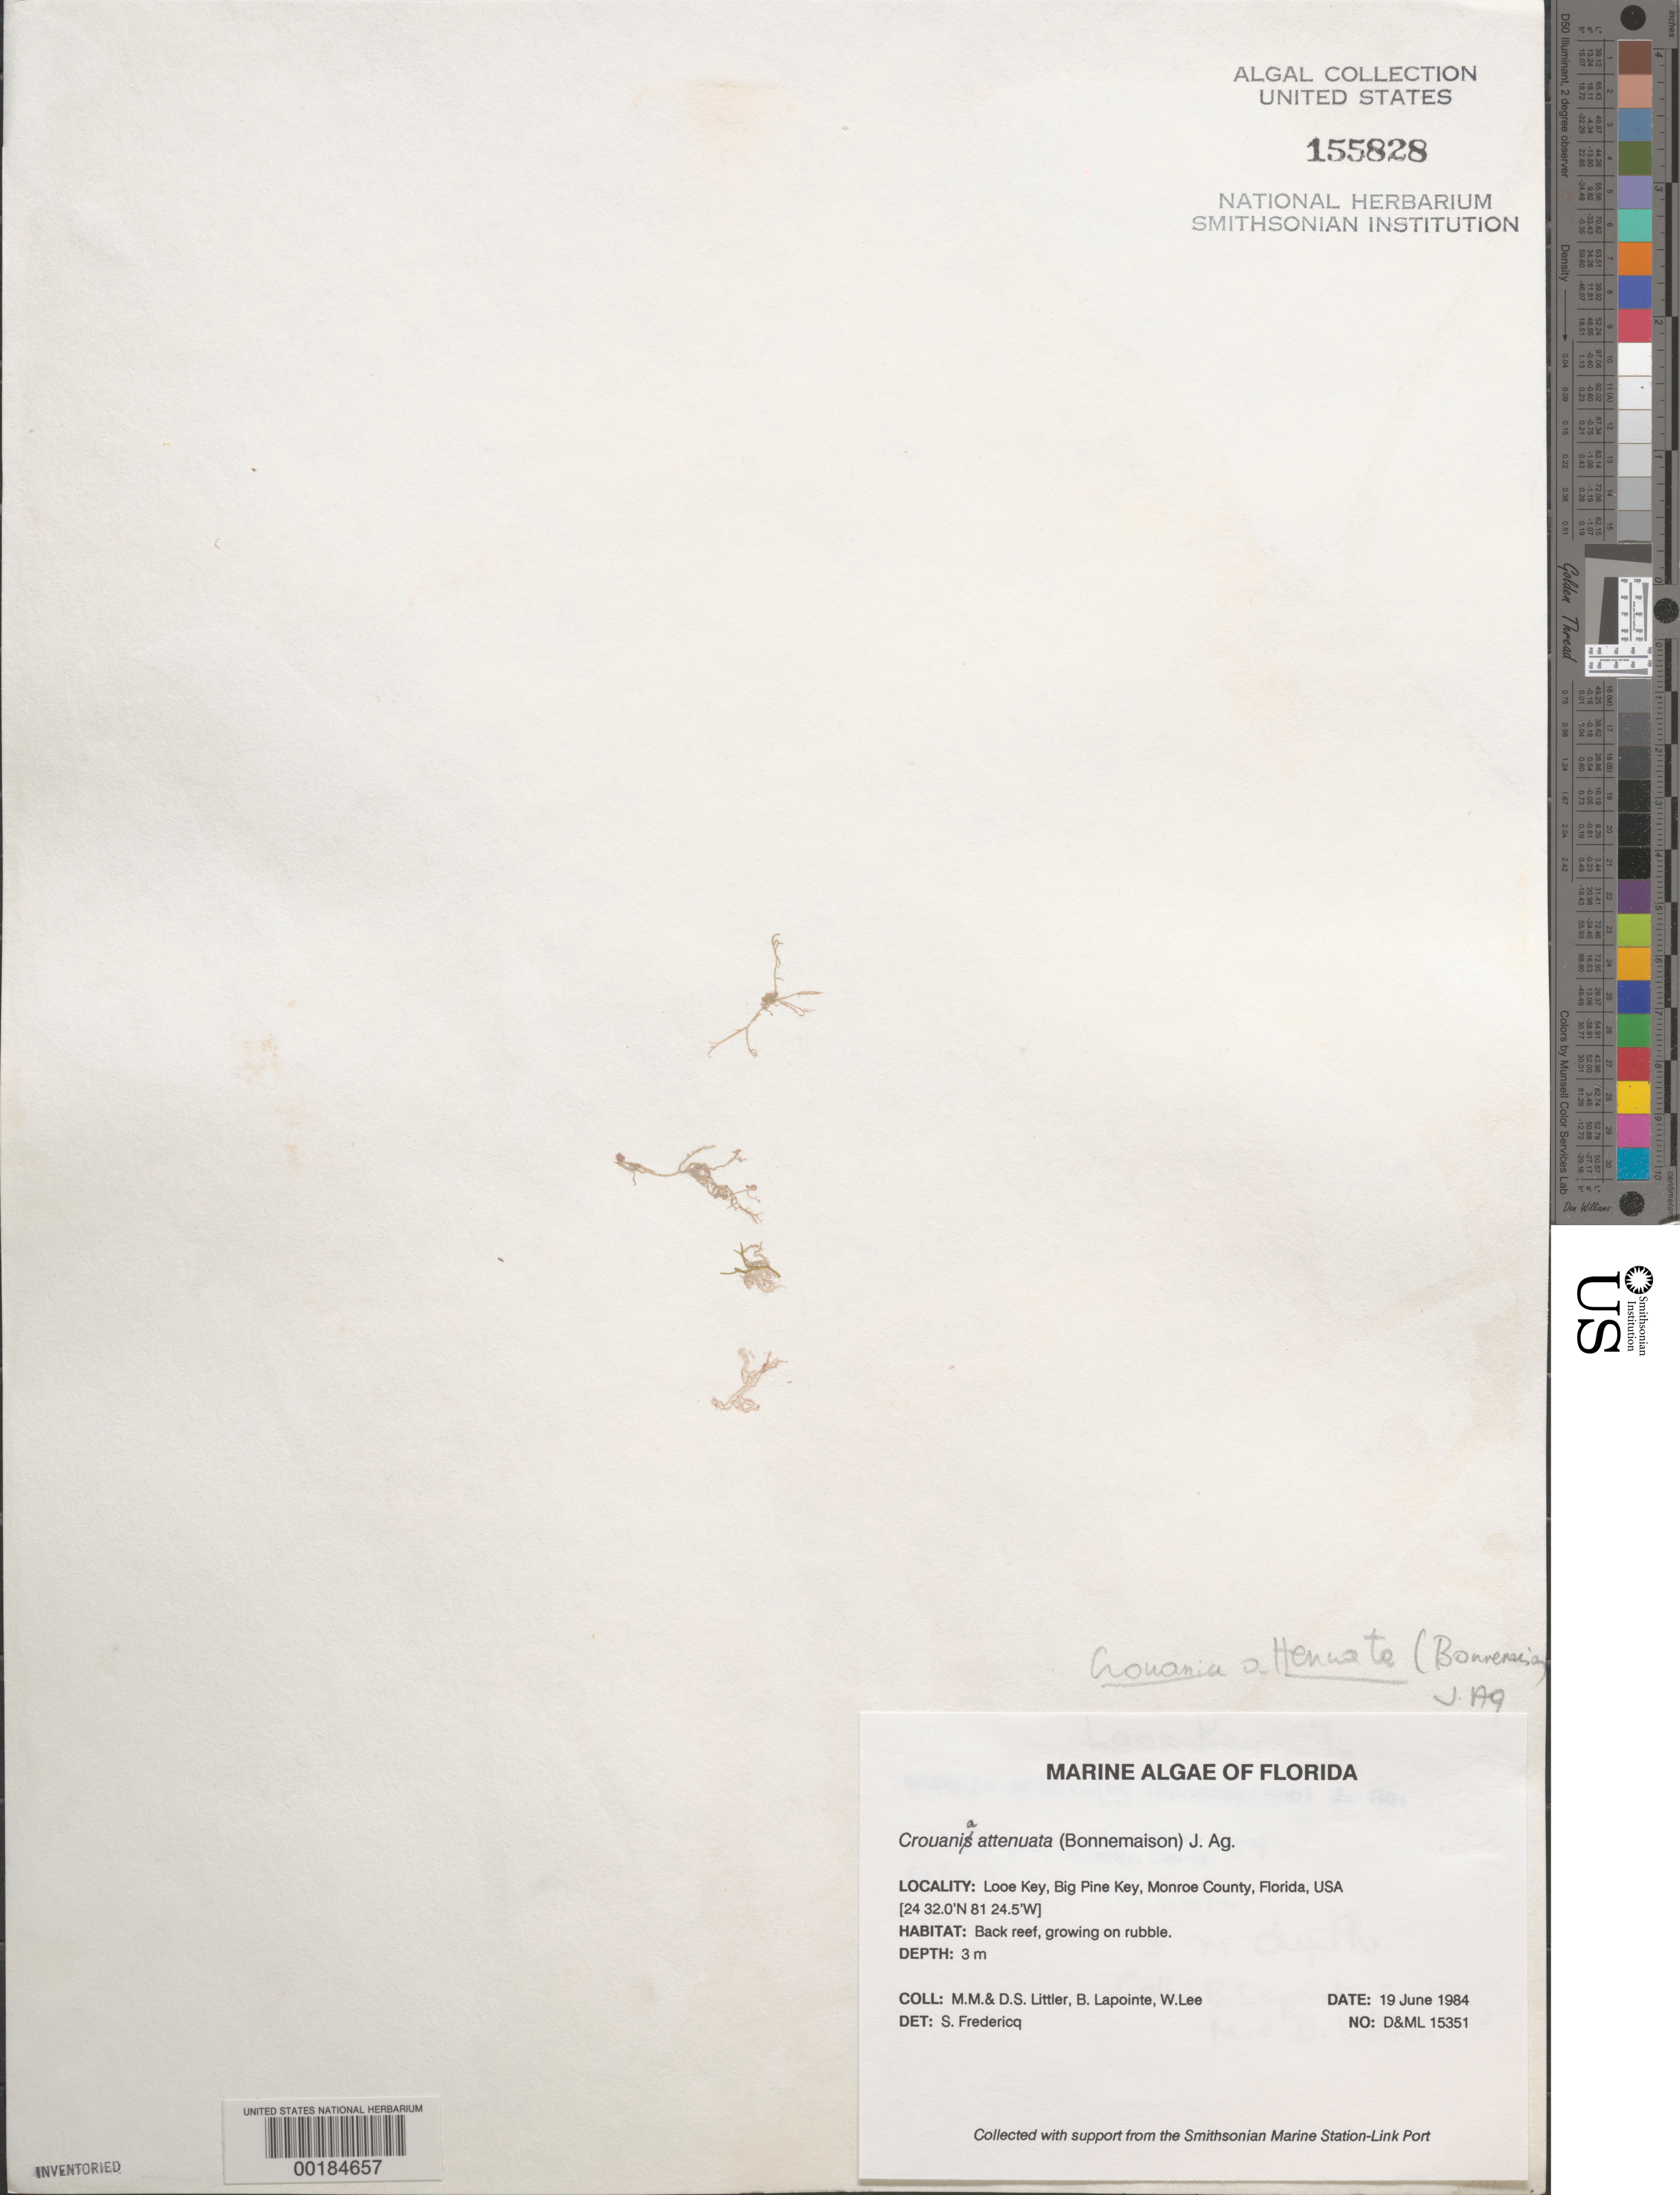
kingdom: Plantae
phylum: Rhodophyta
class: Florideophyceae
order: Ceramiales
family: Callithamniaceae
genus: Crouania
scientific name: Crouania attenuata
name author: (C. Agardh) J. Agardh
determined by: Fredericq, S.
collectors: M. M. Littler, D. S. Littler, B. Lapointe & W. Lee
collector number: D&ML 15351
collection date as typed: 19 Jun 1984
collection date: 1984-06-19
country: United States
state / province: Florida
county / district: Monroe County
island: Looe Key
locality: Looe Key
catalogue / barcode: US 155828